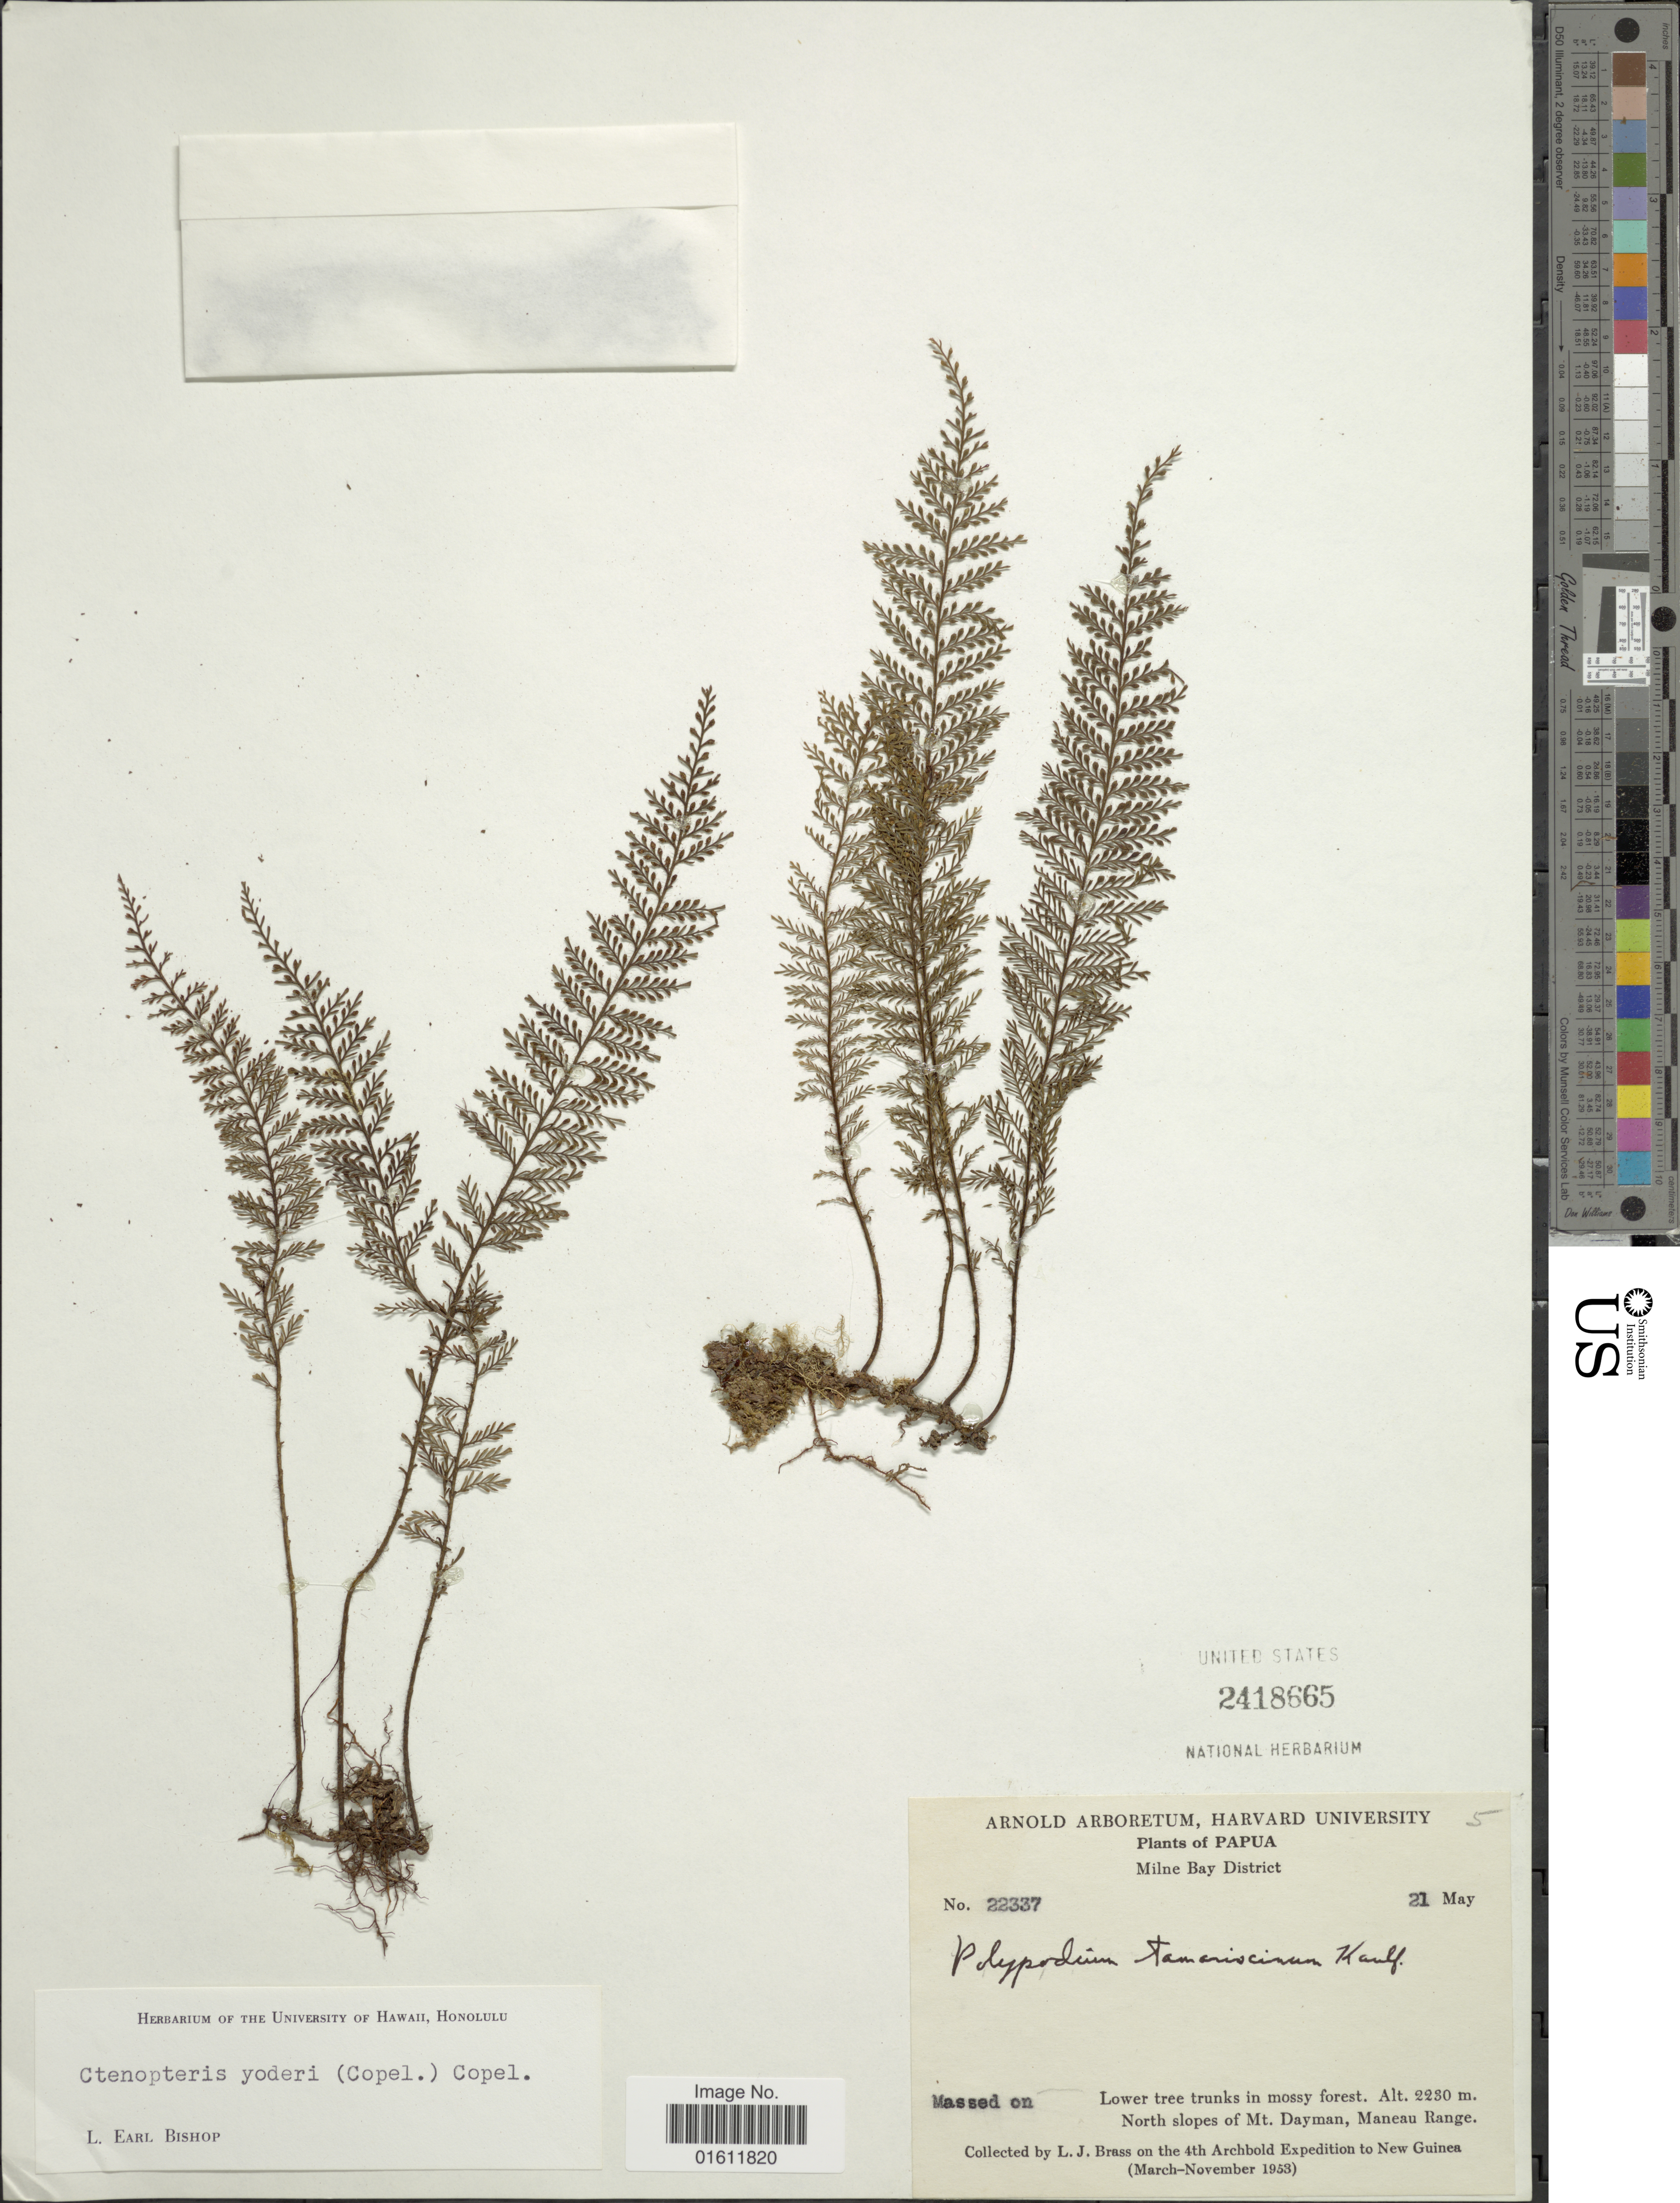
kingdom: Plantae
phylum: Tracheophyta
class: Polypodiopsida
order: Polypodiales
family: Polypodiaceae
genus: Themelium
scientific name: Themelium yoderi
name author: (Copel.) Parris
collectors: L. J. Brass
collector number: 22337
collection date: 1953-05-21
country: Papua New Guinea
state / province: Milne Bay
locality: North slopes of Mt. Dayman, Maneau Range.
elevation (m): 2230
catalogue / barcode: US 2418665